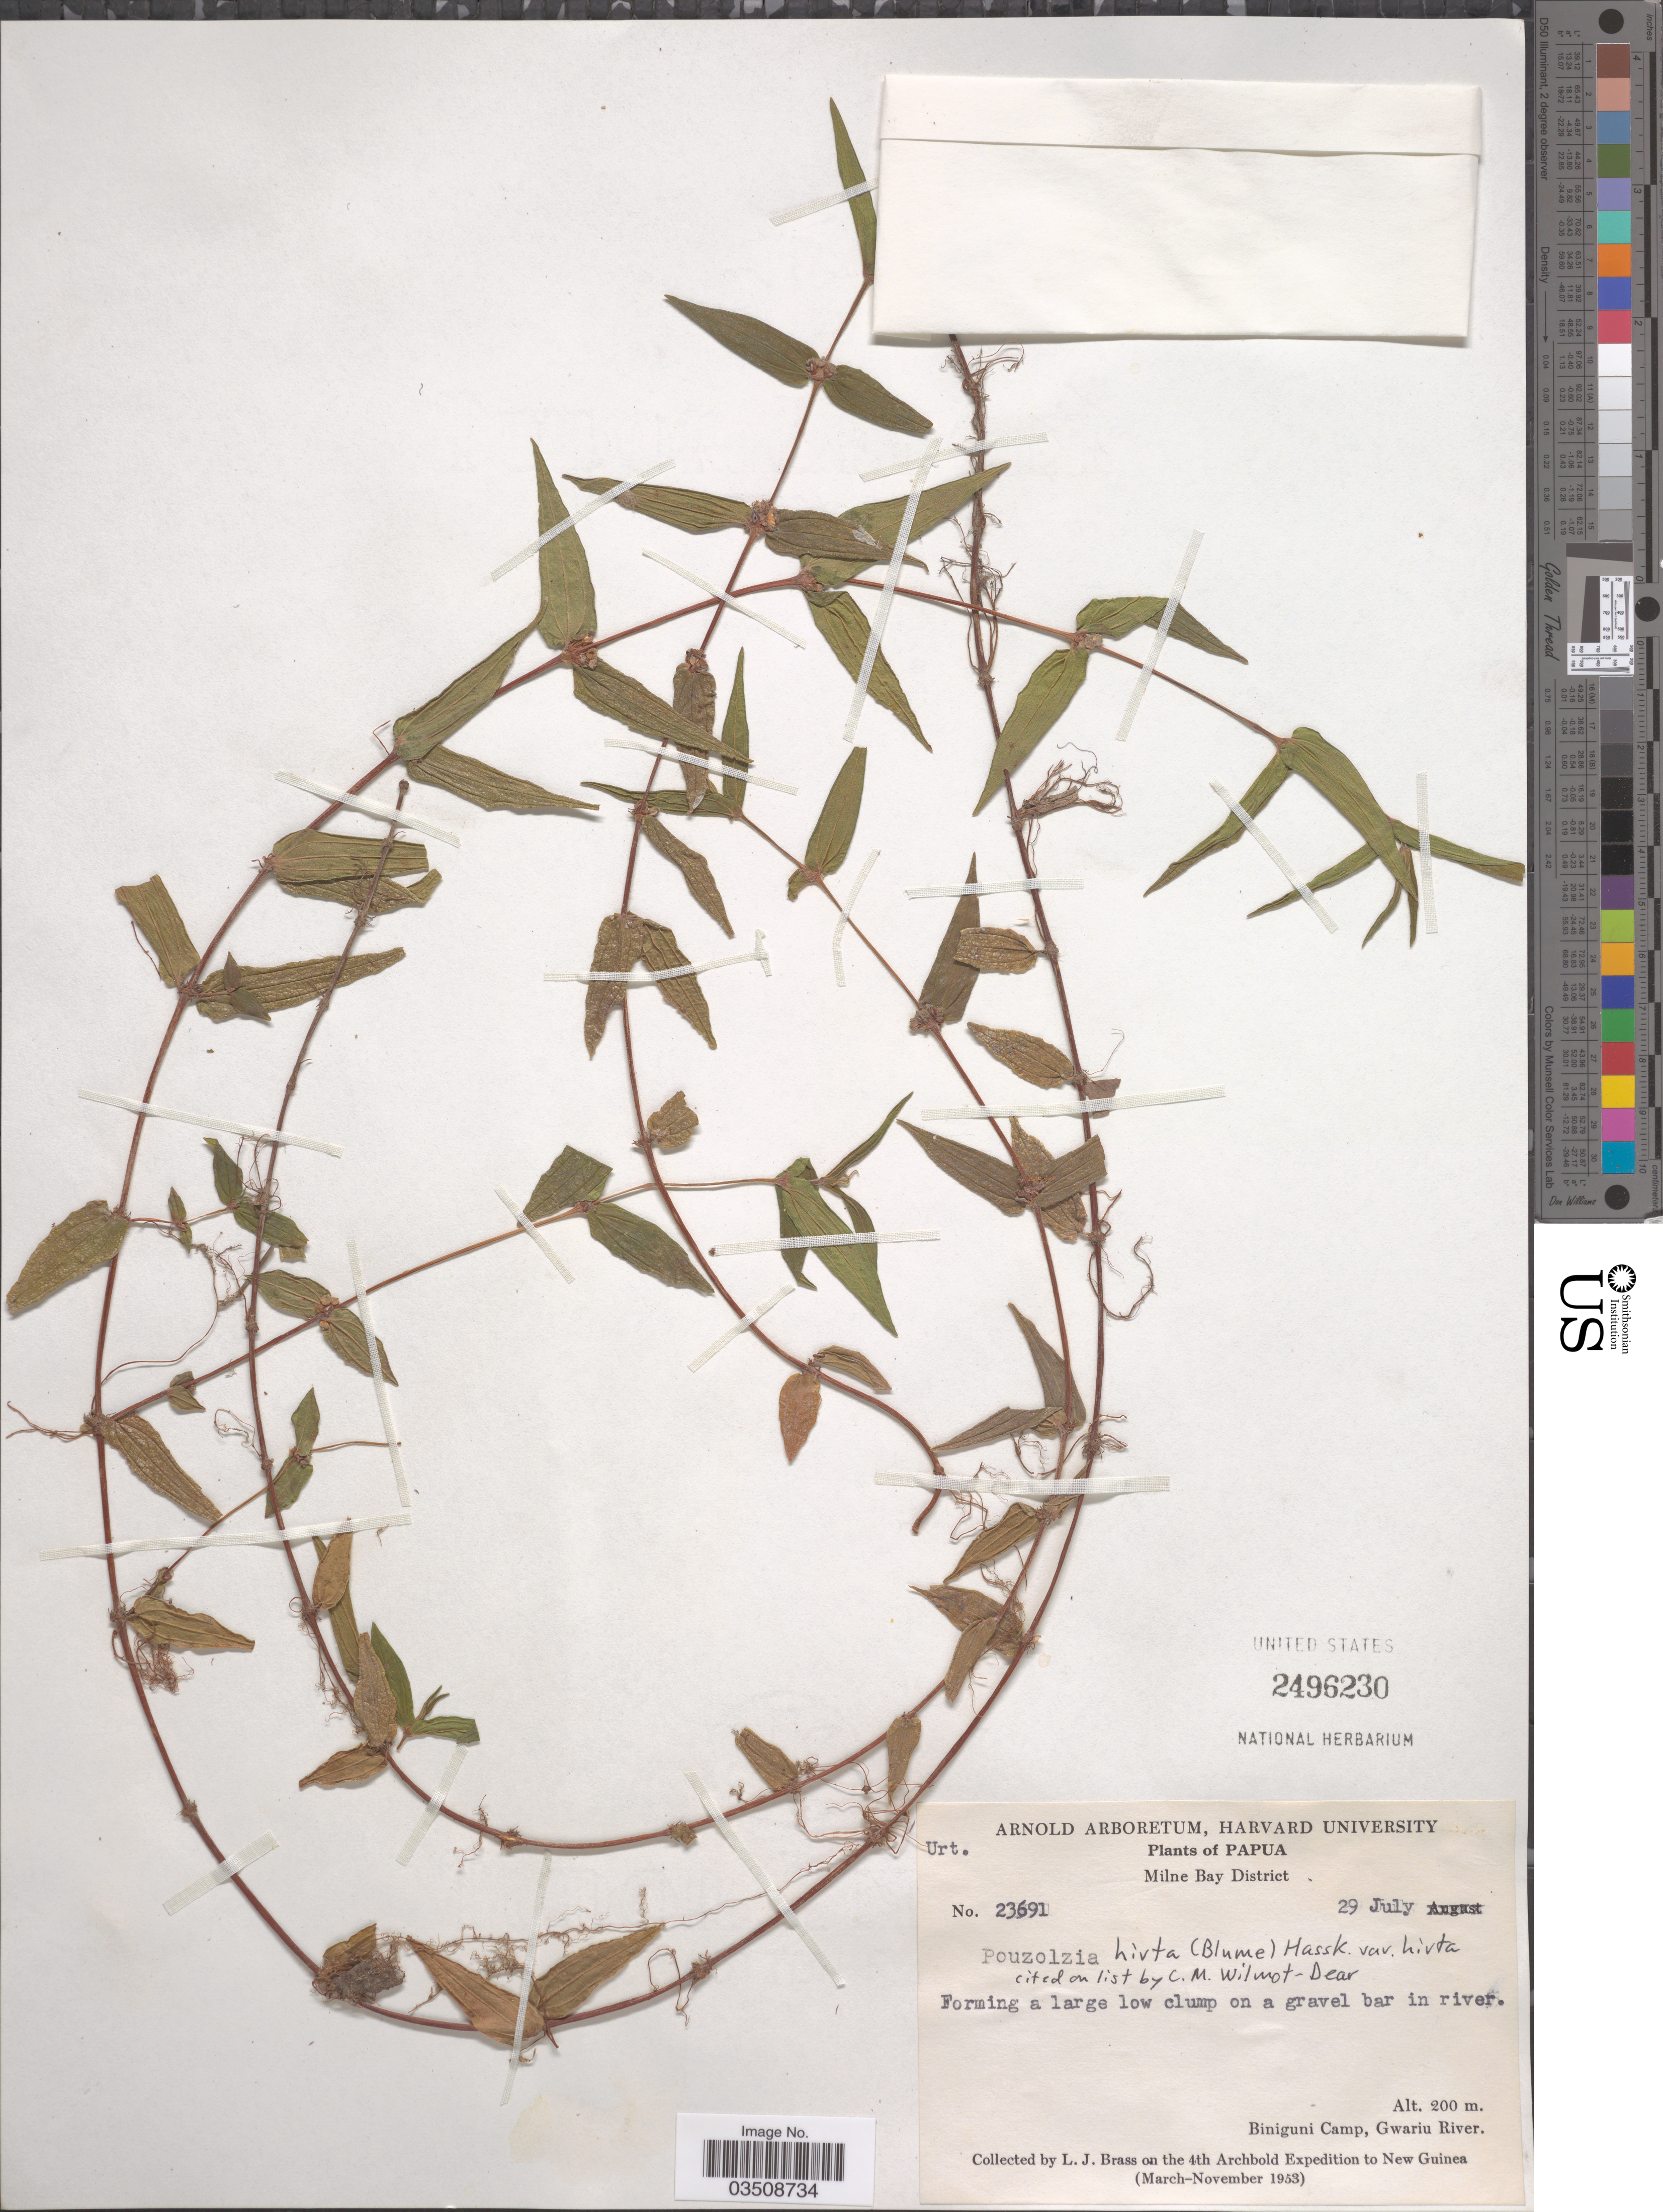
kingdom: Plantae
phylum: Tracheophyta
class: Magnoliopsida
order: Rosales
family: Urticaceae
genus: Gonostegia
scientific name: Gonostegia triandra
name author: (Blume) Miq.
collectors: L. J. Brass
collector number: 23691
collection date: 1953-07-29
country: Papua New Guinea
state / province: Milne Bay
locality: Papua. Milne Bay District. Biniguni Camp, Gwariu River. New Guinea.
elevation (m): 200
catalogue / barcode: US 2496230